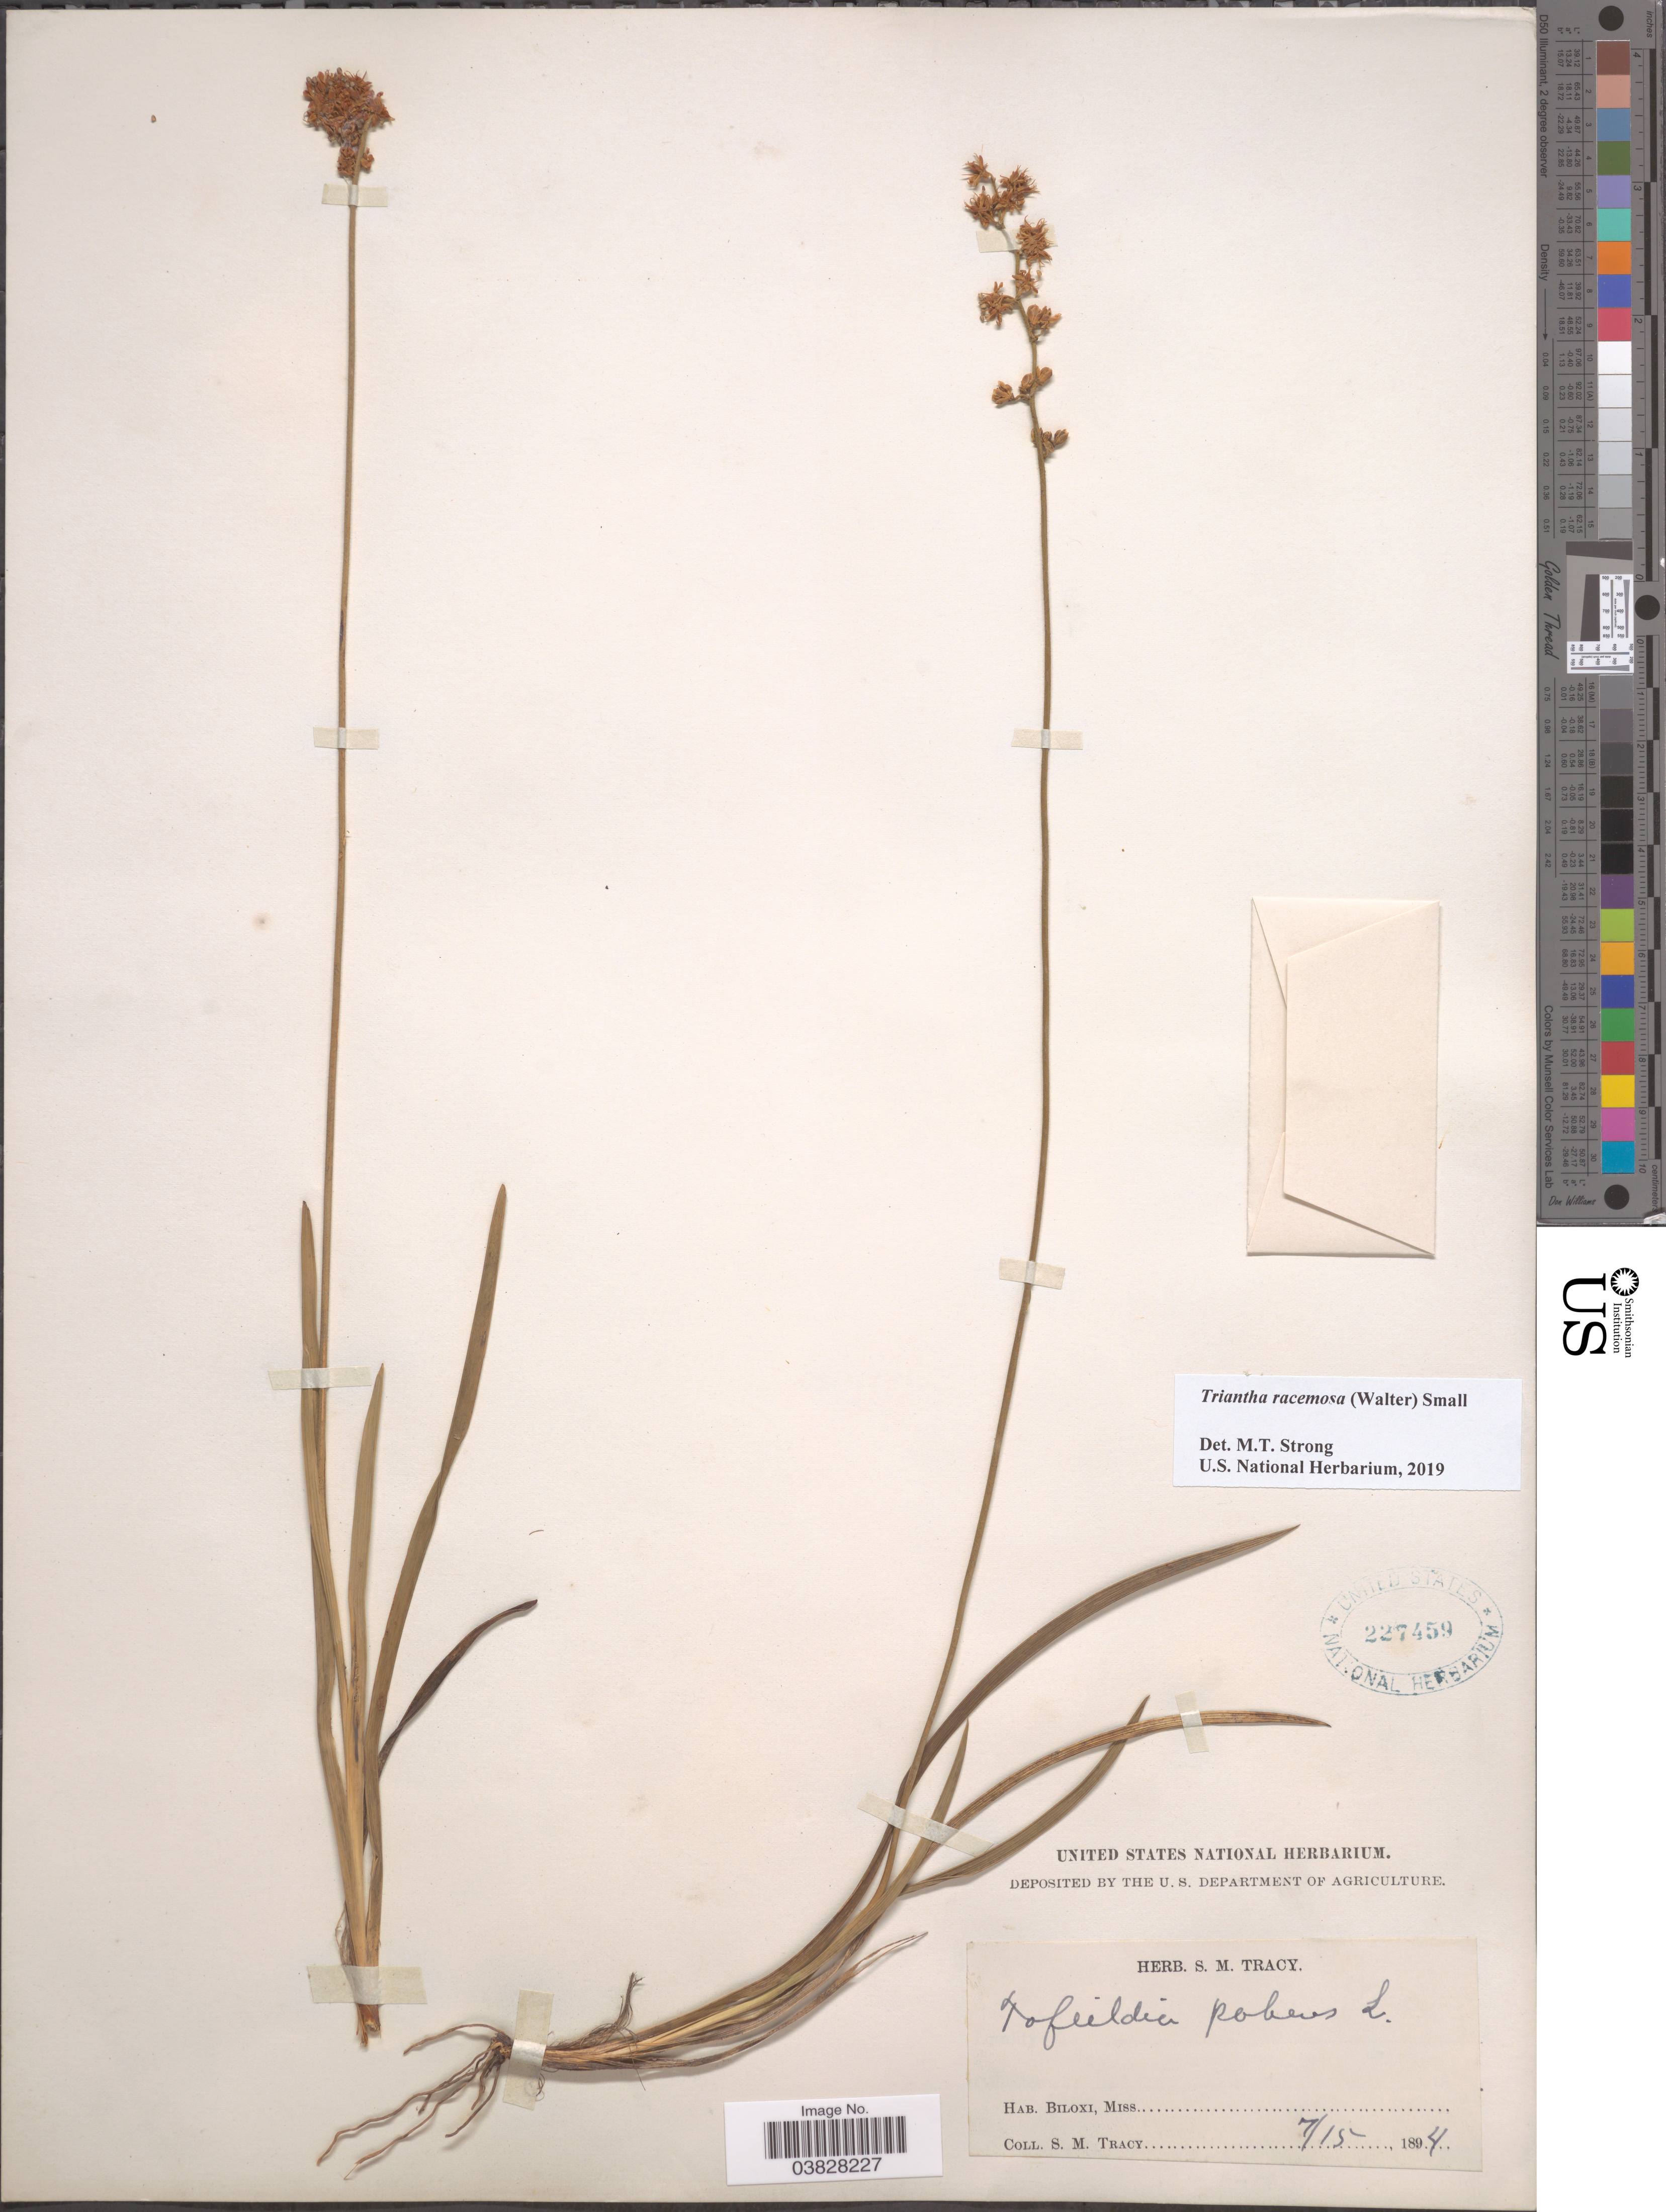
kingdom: Plantae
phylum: Tracheophyta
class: Liliopsida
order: Alismatales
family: Tofieldiaceae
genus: Triantha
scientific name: Triantha racemosa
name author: (Walter) Small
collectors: S. M. Tracy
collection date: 1894-07-15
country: United States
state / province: Mississippi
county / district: Harrison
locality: Biloxi.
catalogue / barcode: US 227459